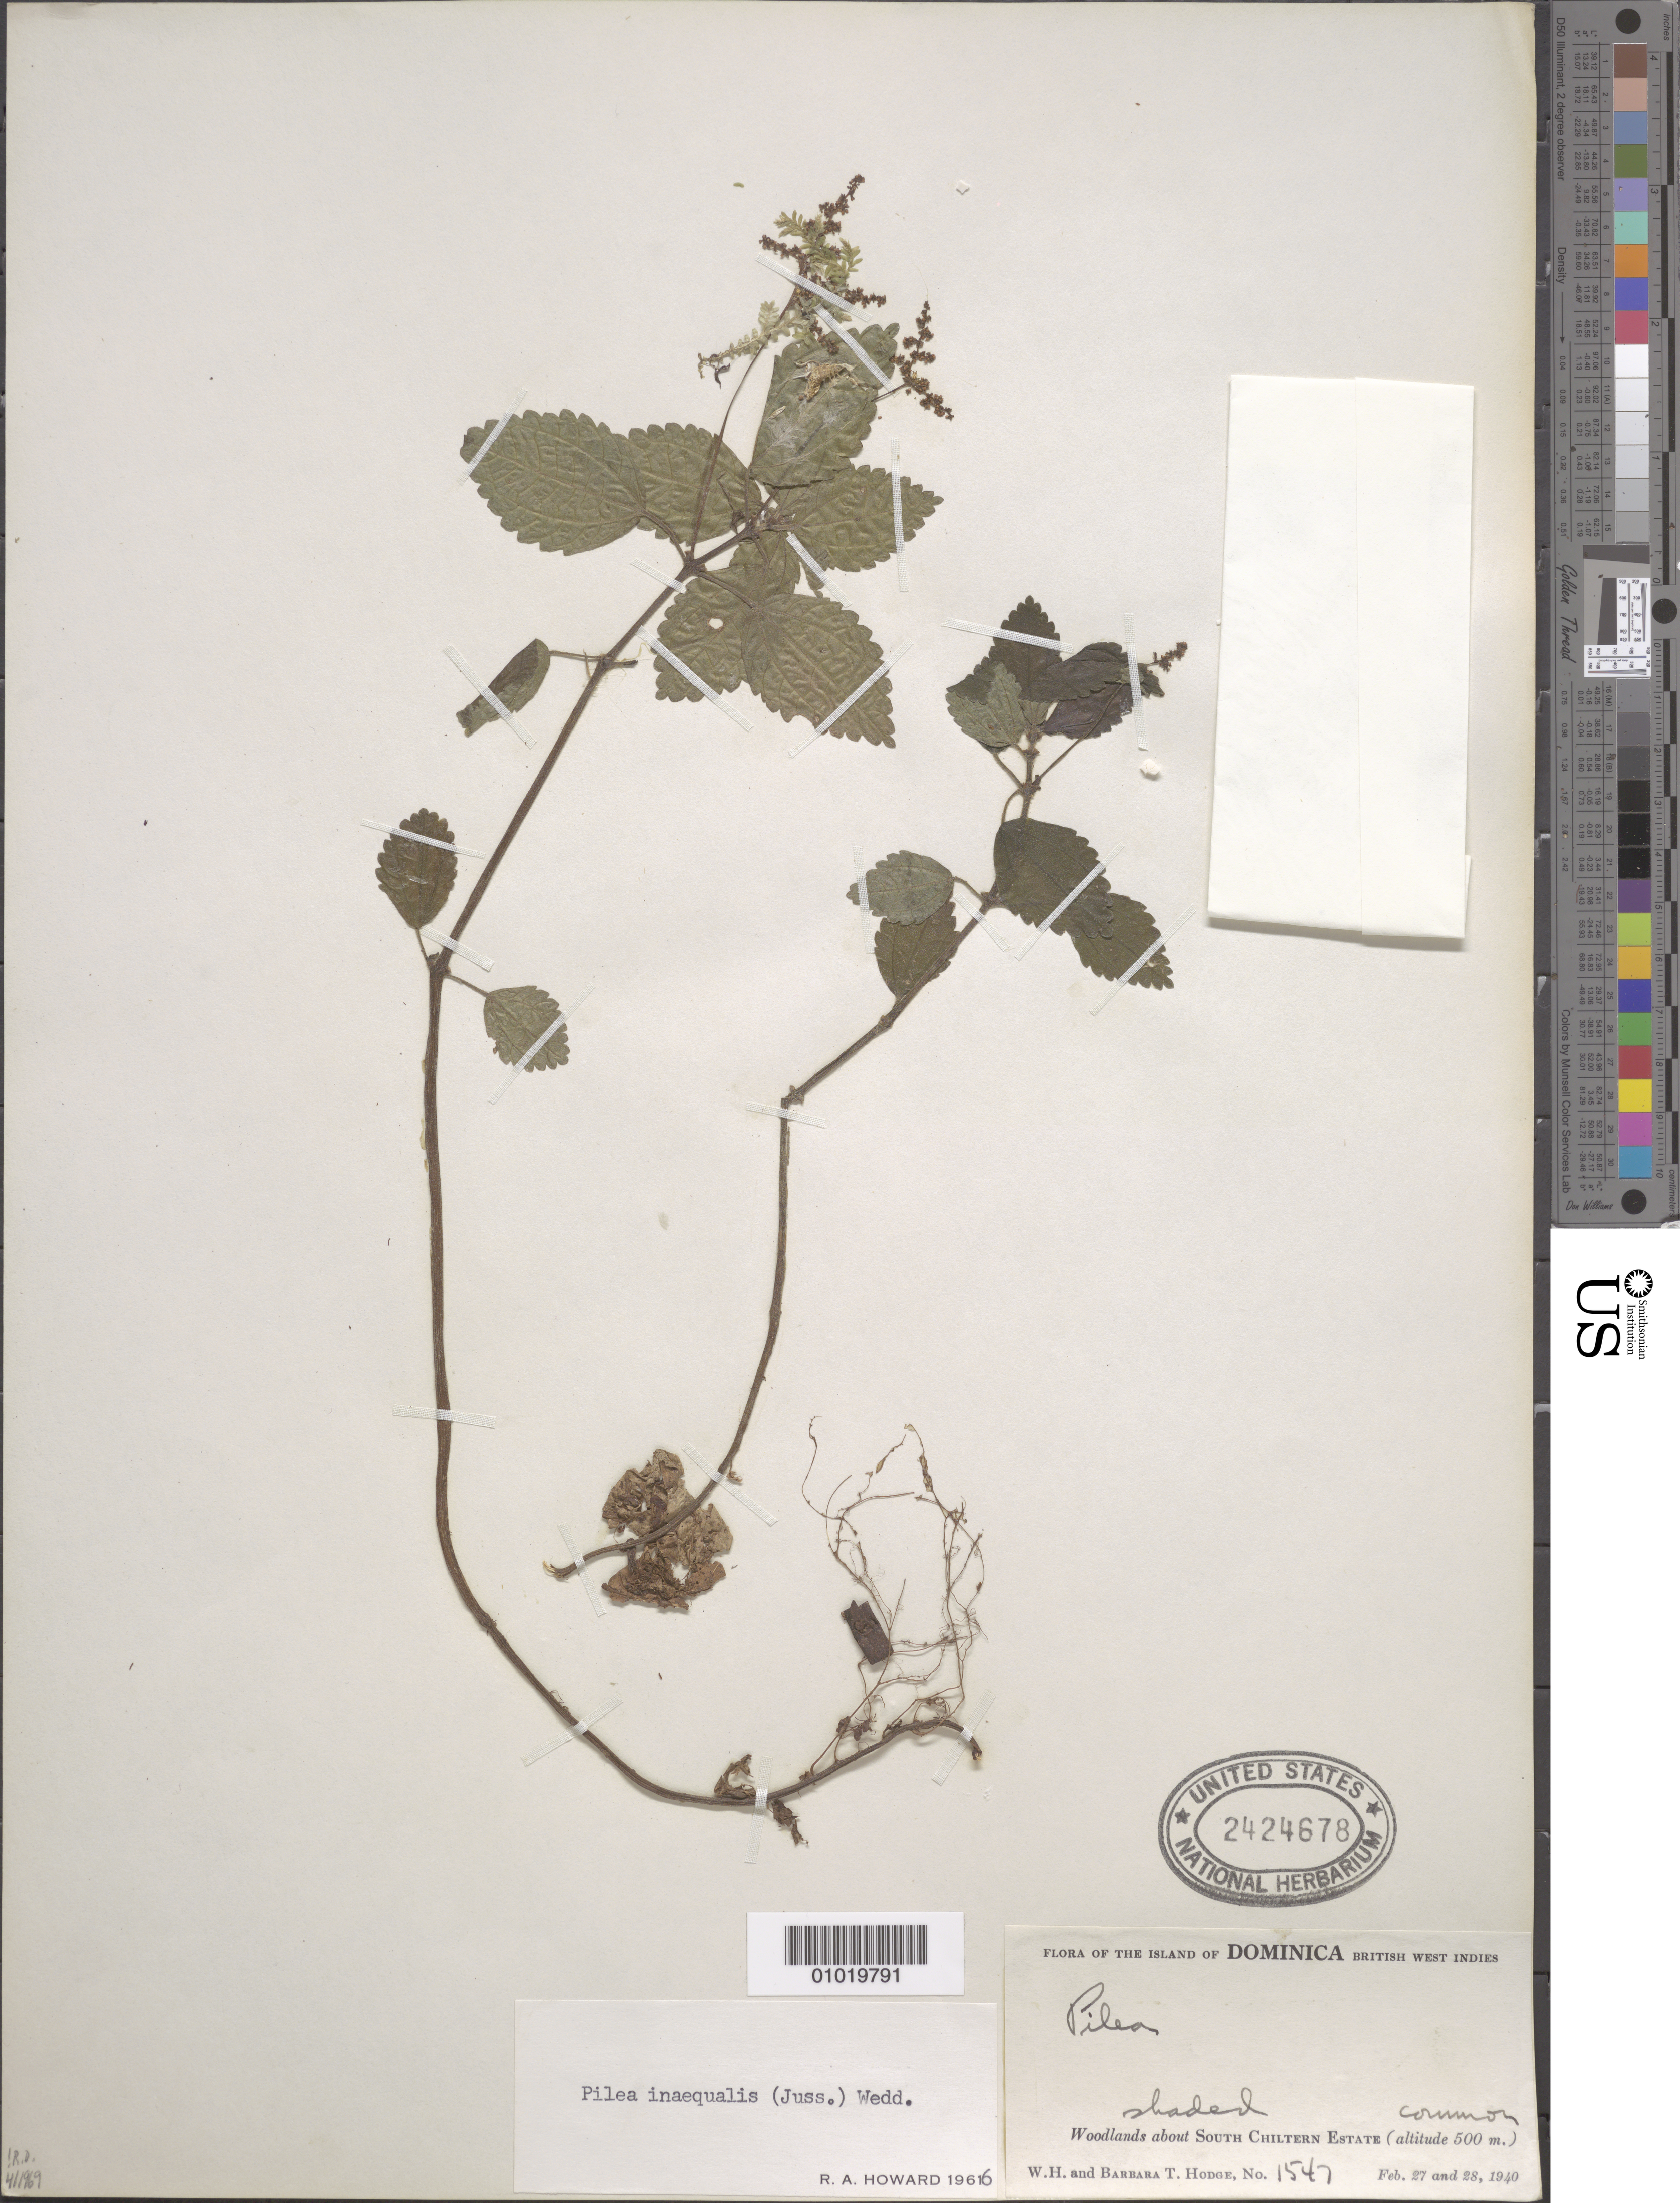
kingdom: Plantae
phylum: Tracheophyta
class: Magnoliopsida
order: Rosales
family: Urticaceae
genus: Pilea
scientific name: Pilea inaequalis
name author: (Juss. ex Poir.) Wedd.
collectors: W. Hodge & B. Hodge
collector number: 1547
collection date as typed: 27 Feb 1940 to 28 Feb 1940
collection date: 1940-02-27/1940-02-28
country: Dominica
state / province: St. Luke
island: Dominica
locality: Woodlands about South Chiltern Estate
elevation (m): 500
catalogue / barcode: US 2424678